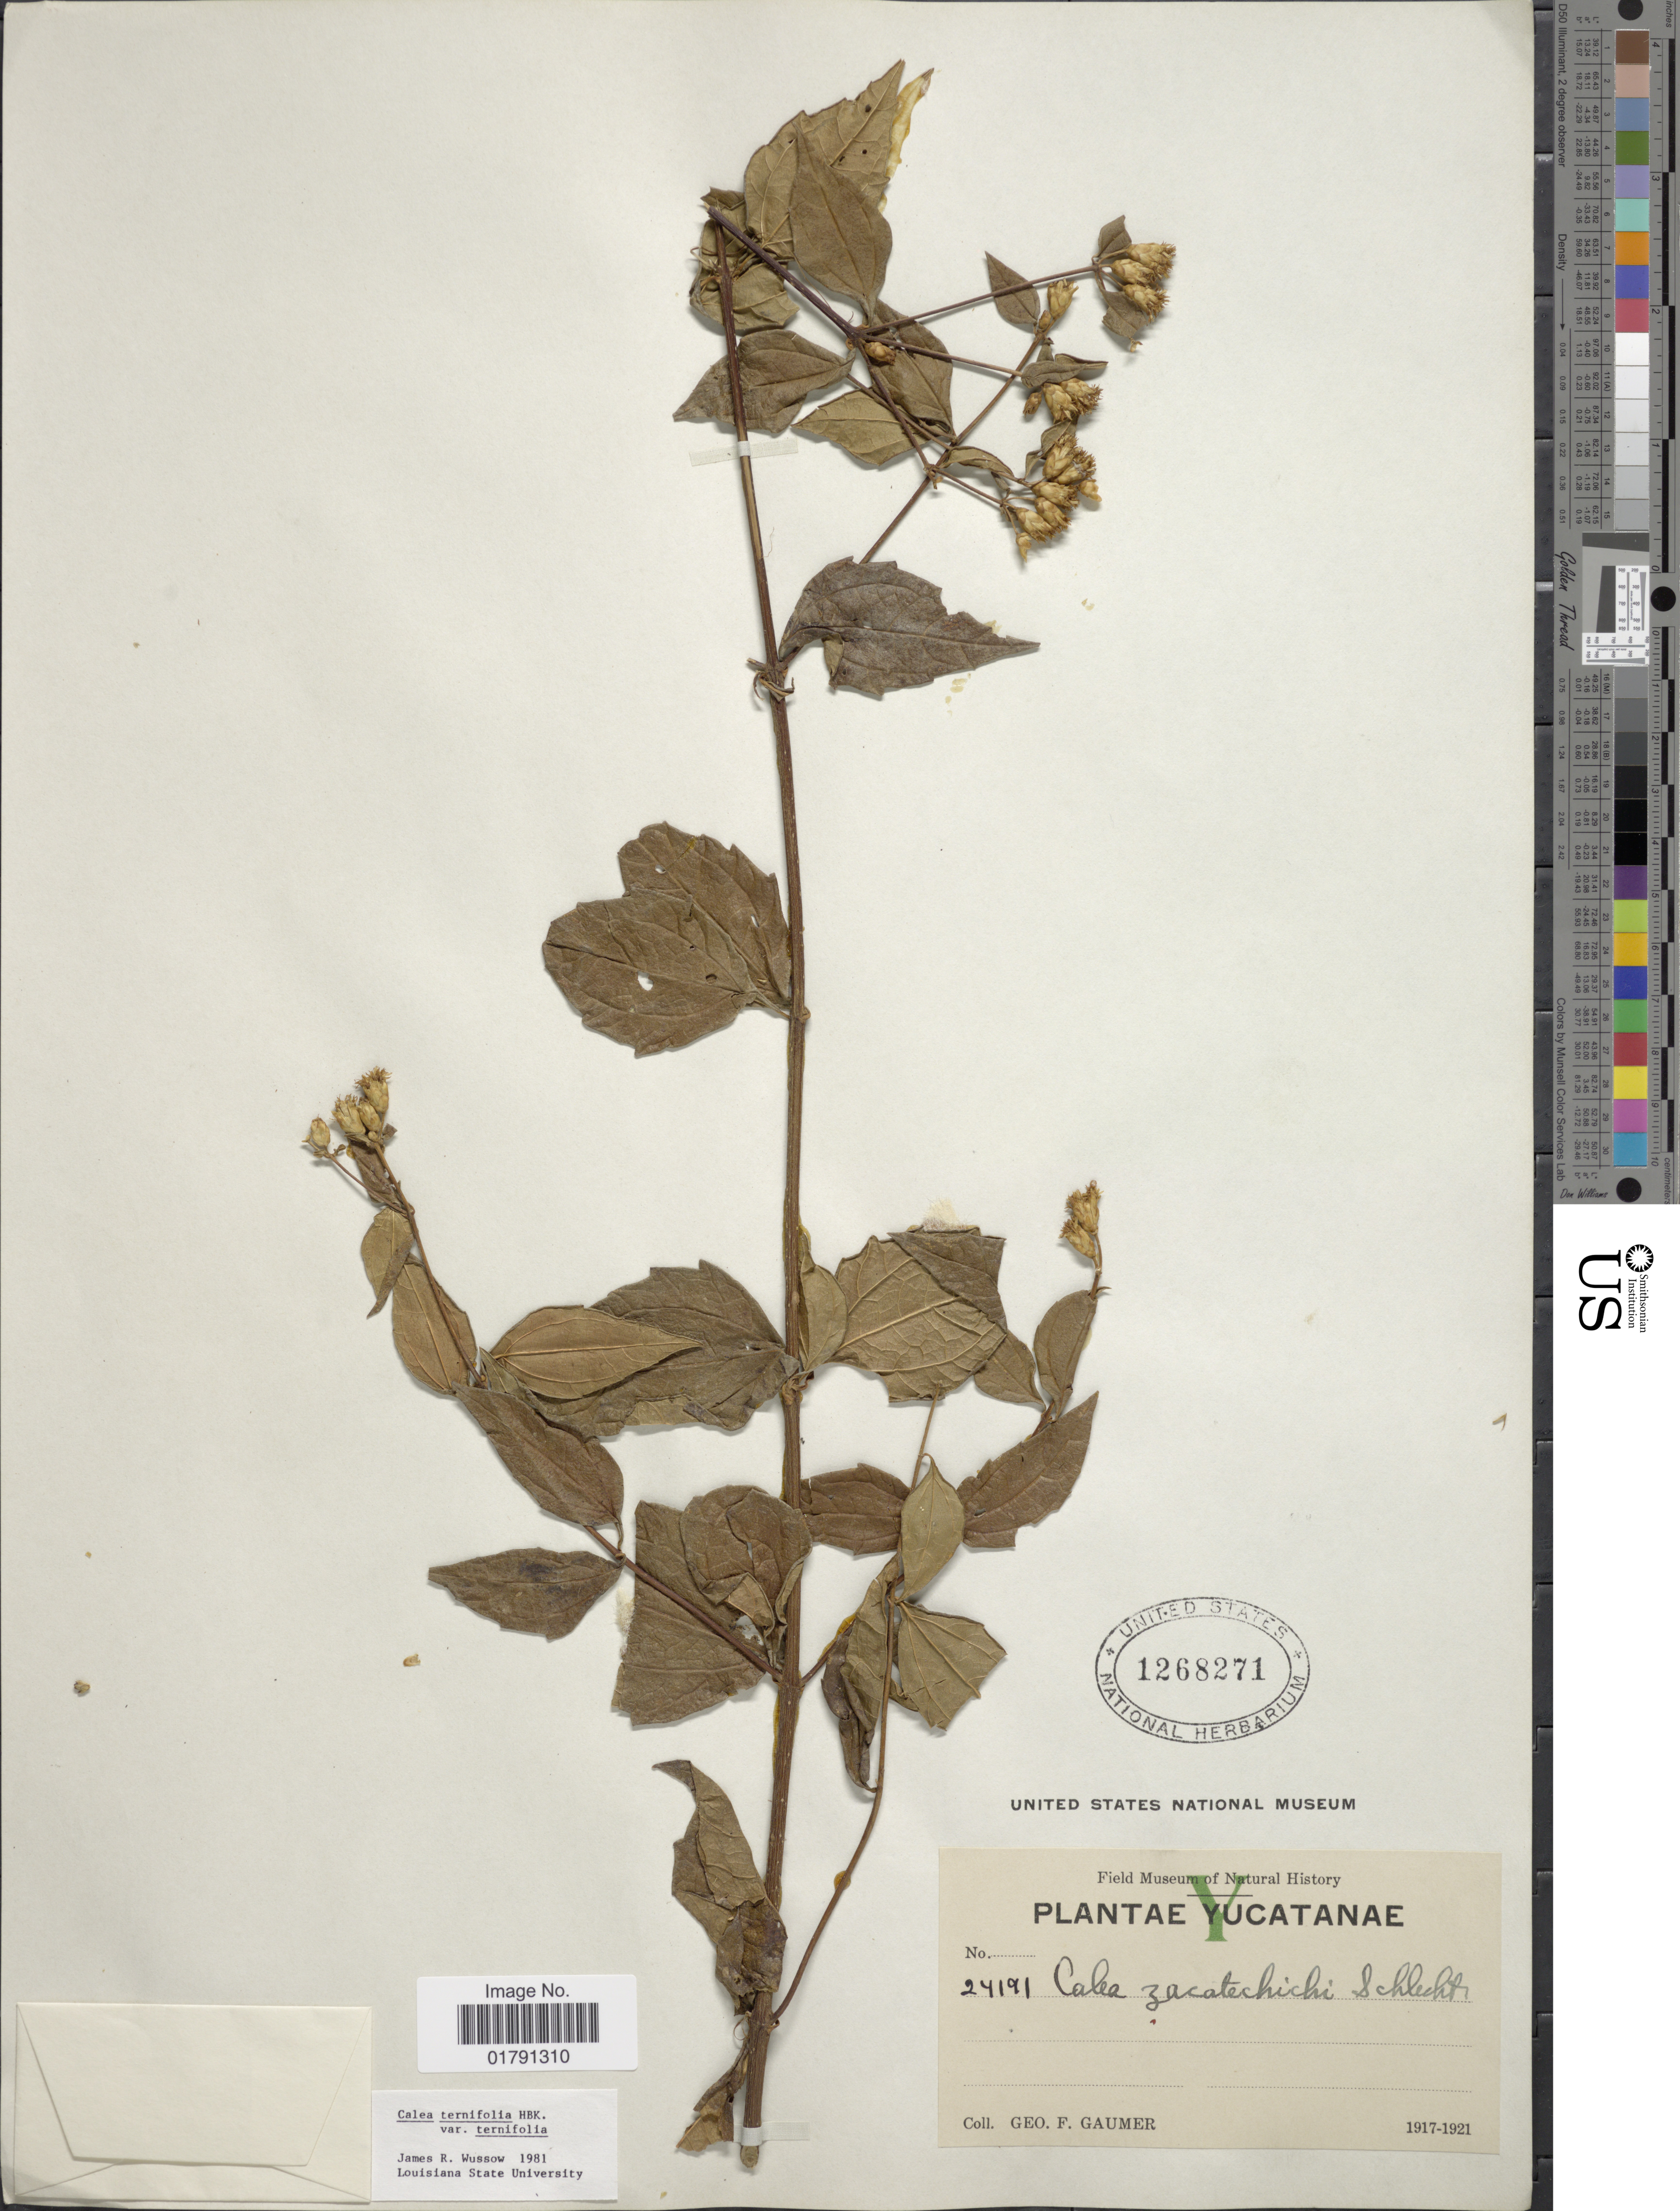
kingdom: Plantae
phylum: Tracheophyta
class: Magnoliopsida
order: Asterales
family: Asteraceae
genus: Calea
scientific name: Calea ternifolia var. ternifolia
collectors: G. F. Gaumer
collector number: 24191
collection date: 1917/1921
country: Mexico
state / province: Yucatán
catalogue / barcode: US 1268271